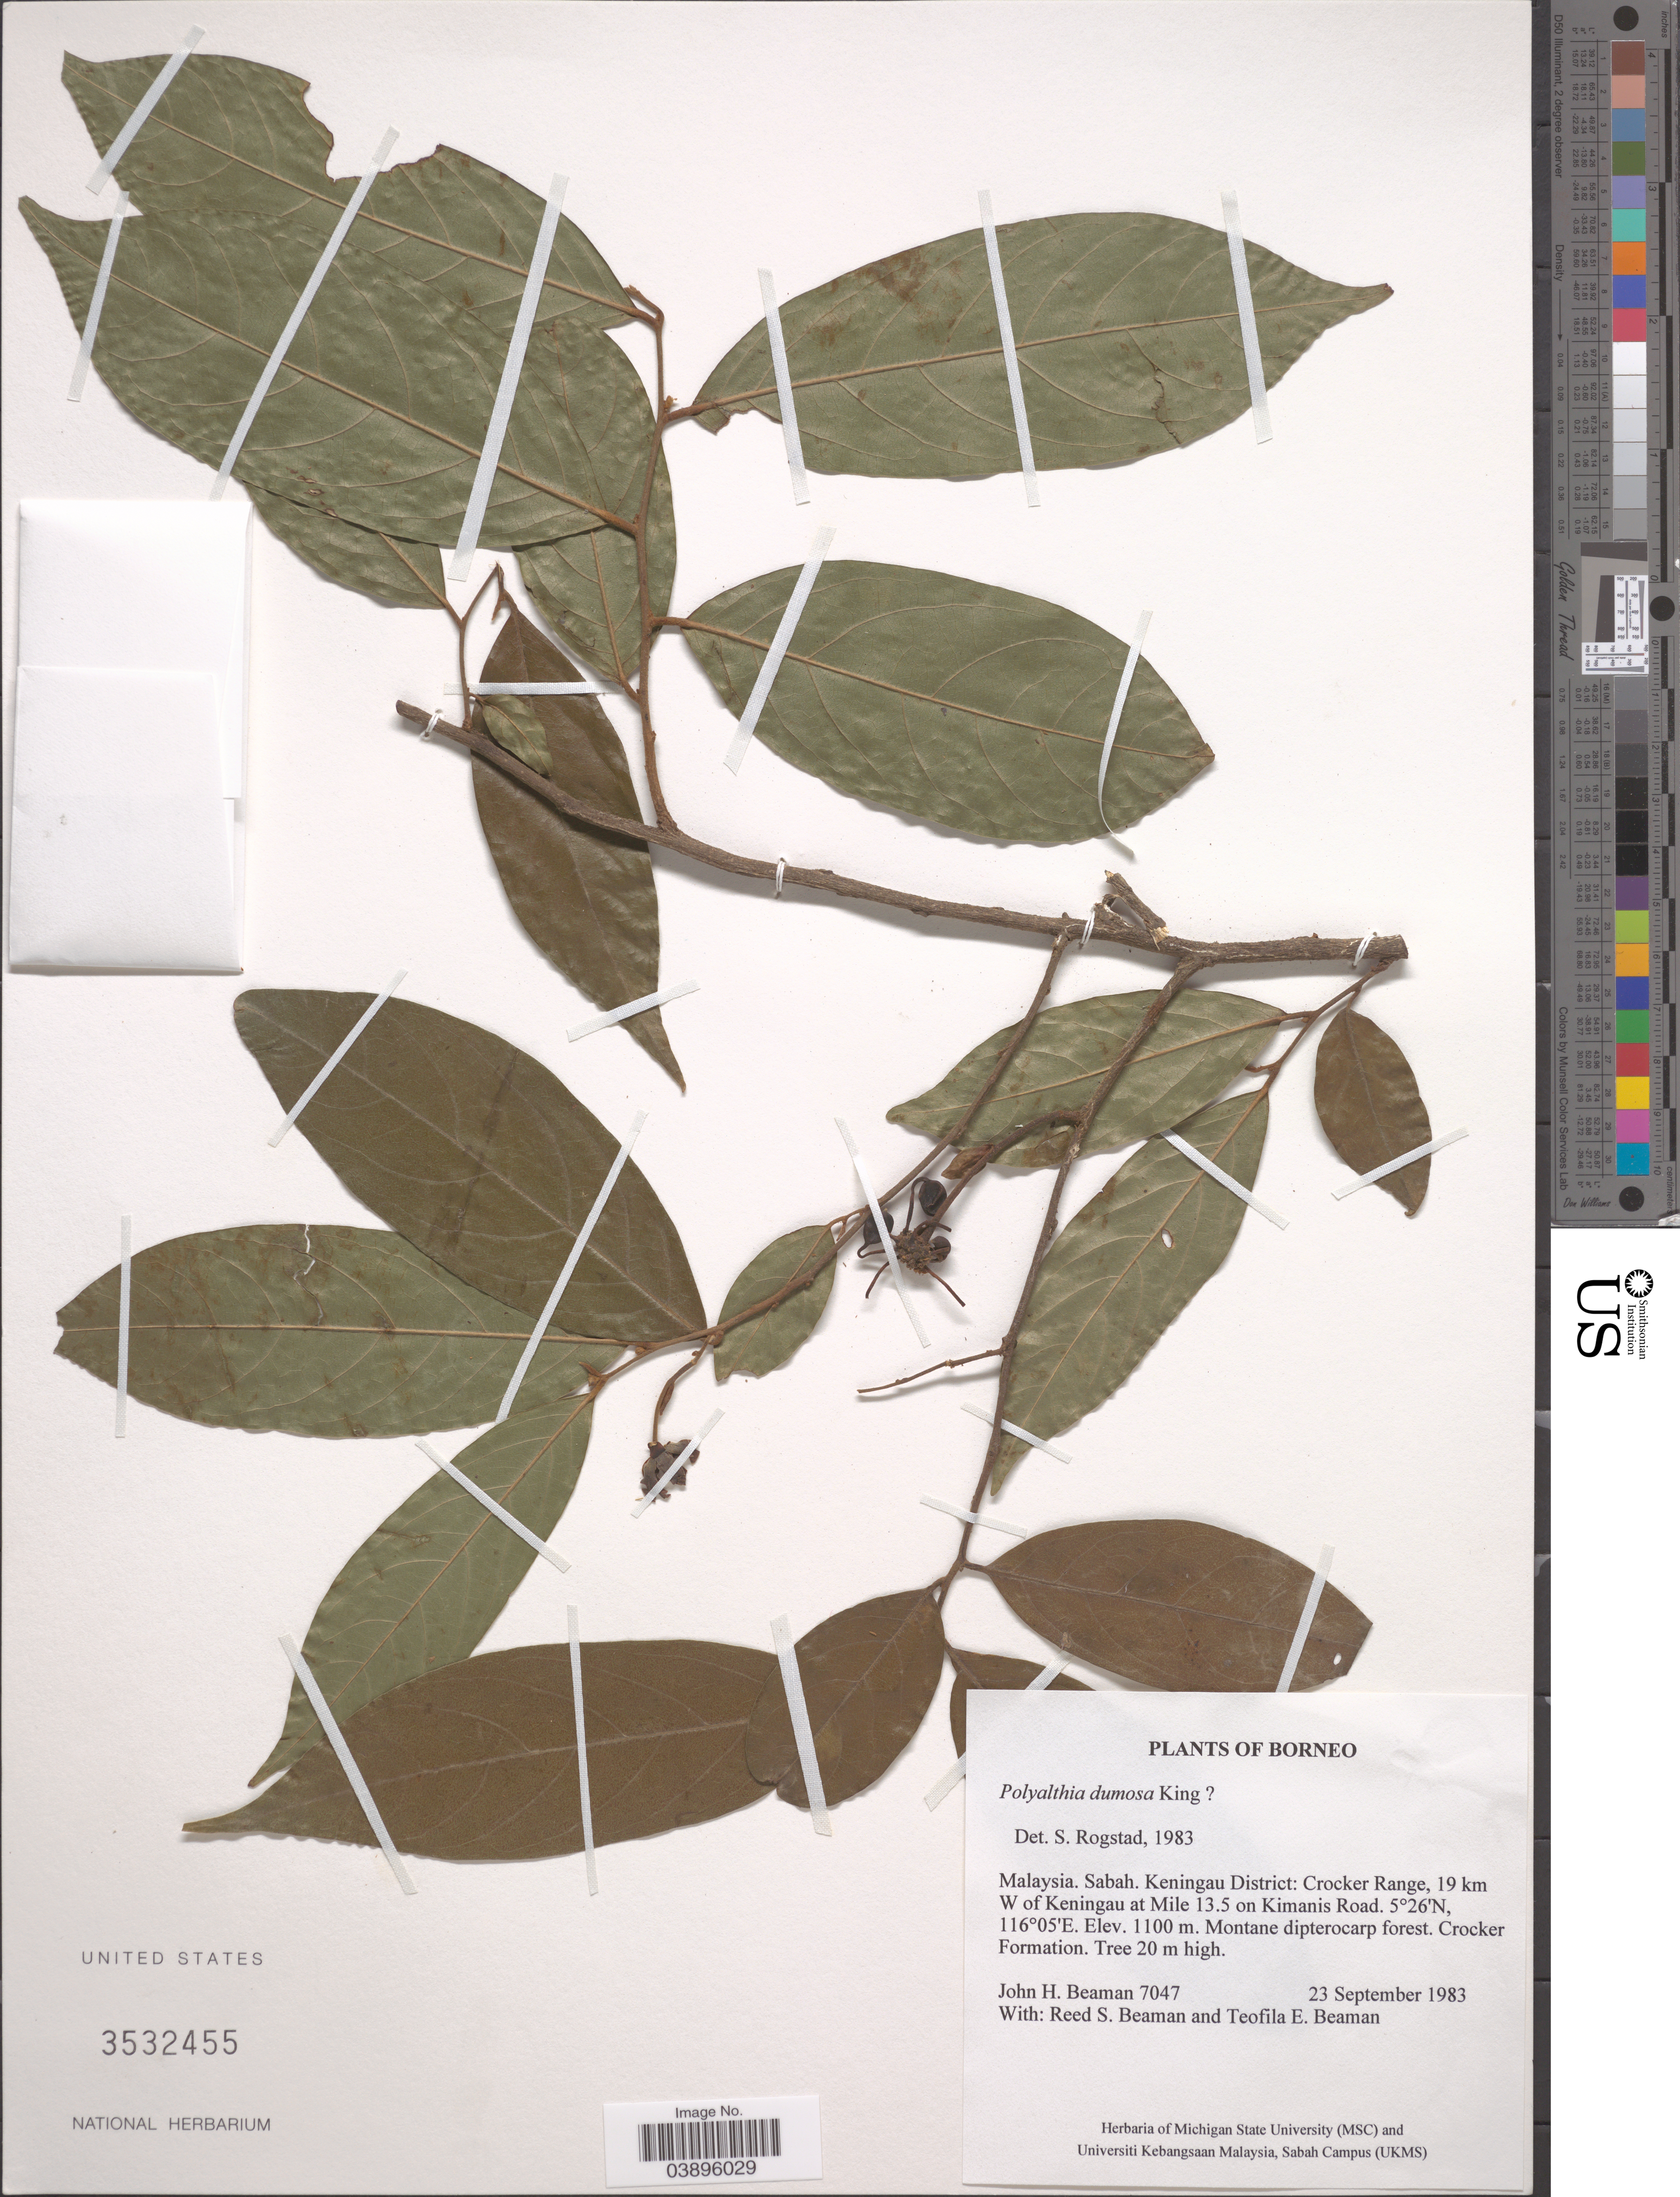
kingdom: Plantae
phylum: Tracheophyta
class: Magnoliopsida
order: Magnoliales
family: Annonaceae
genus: Polyalthia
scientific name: Polyalthia dumosa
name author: King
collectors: J. H. Beaman, R. S. Beaman & T. E. Beaman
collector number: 7047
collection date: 1983-09-23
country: Malaysia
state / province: Sabah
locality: Borneo. Keningau District: Crocker Range, 19 km W of Keningau at Mile 13.5 on Kimanis Road.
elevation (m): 1100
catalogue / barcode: US 3532455